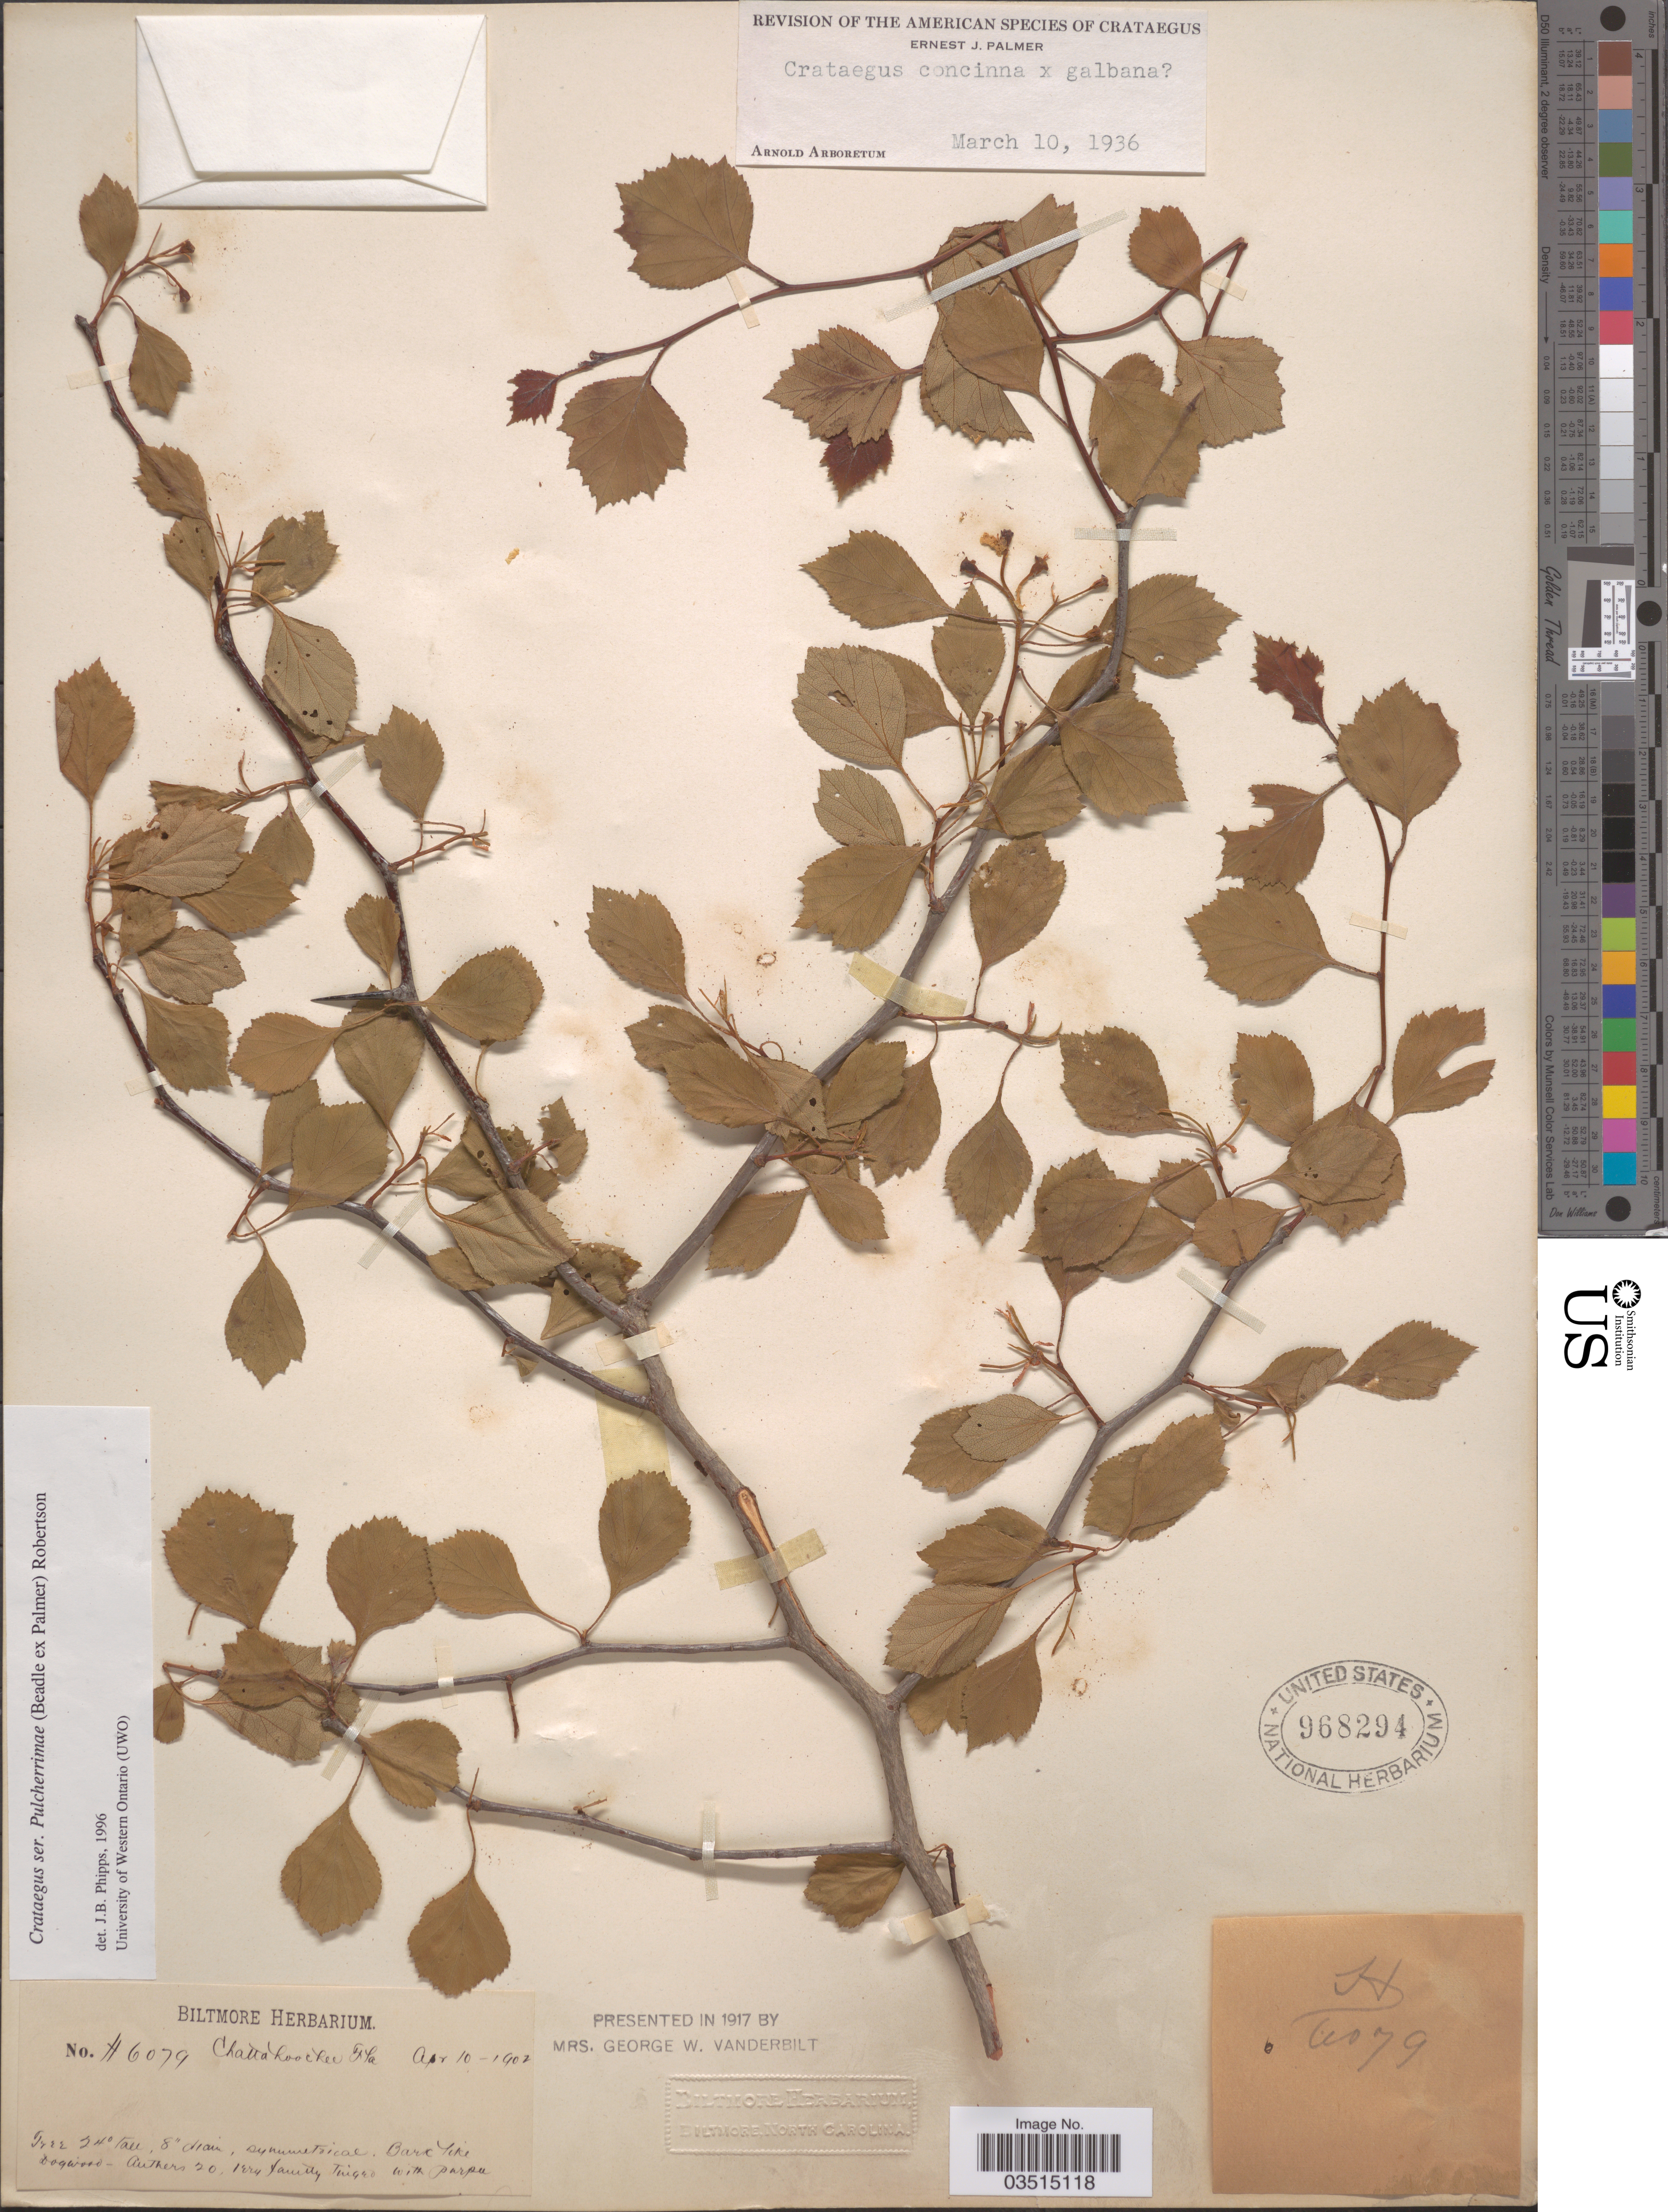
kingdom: Plantae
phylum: Tracheophyta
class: Magnoliopsida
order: Rosales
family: Rosaceae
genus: Crataegus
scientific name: Crataegus incilis x C. galbana Beadle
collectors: ex herb. Biltmore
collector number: H6079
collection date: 1902-04-10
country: United States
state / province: Florida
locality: Chattahoochee.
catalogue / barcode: US 968294